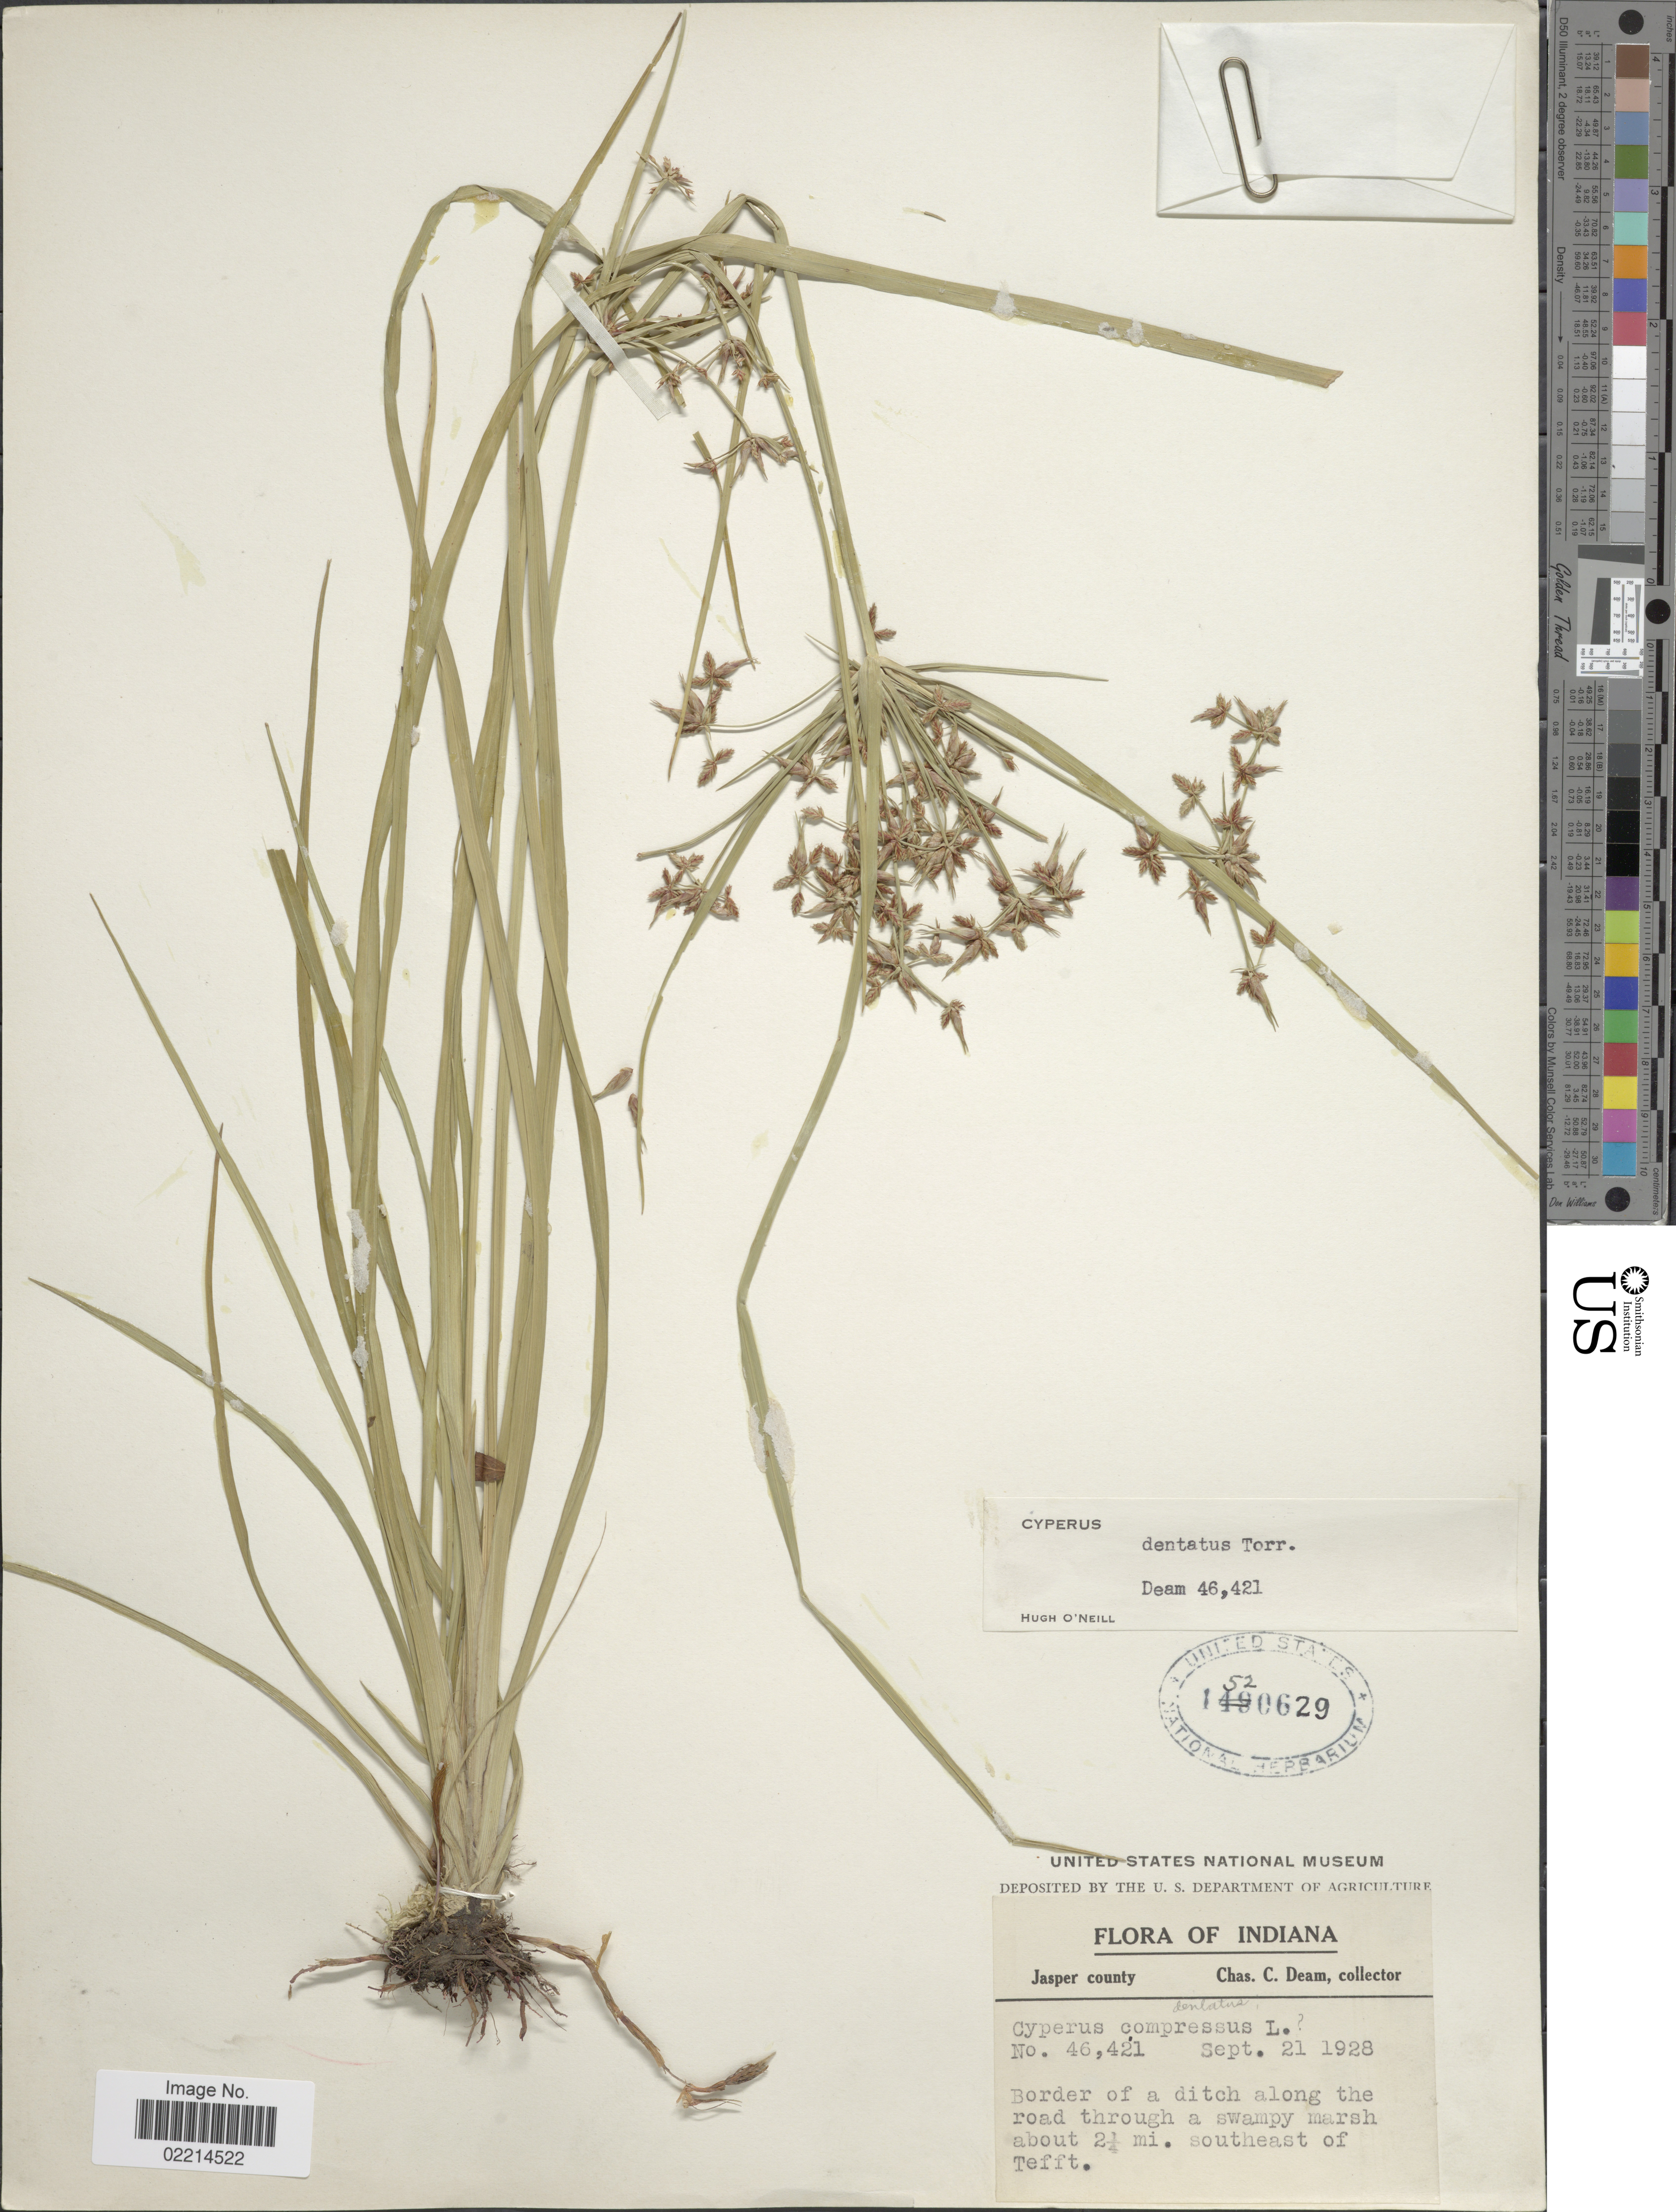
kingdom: Plantae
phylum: Tracheophyta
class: Liliopsida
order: Poales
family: Cyperaceae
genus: Cyperus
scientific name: Cyperus dentatus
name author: Torr.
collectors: C. C. Deam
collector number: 46421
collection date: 1928-09-21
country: United States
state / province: Indiana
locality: Jasper County, border of a ditch along the road through a swampy marsh about 2 1/4 mi. southeast of Tefft.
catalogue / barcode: US 1520629